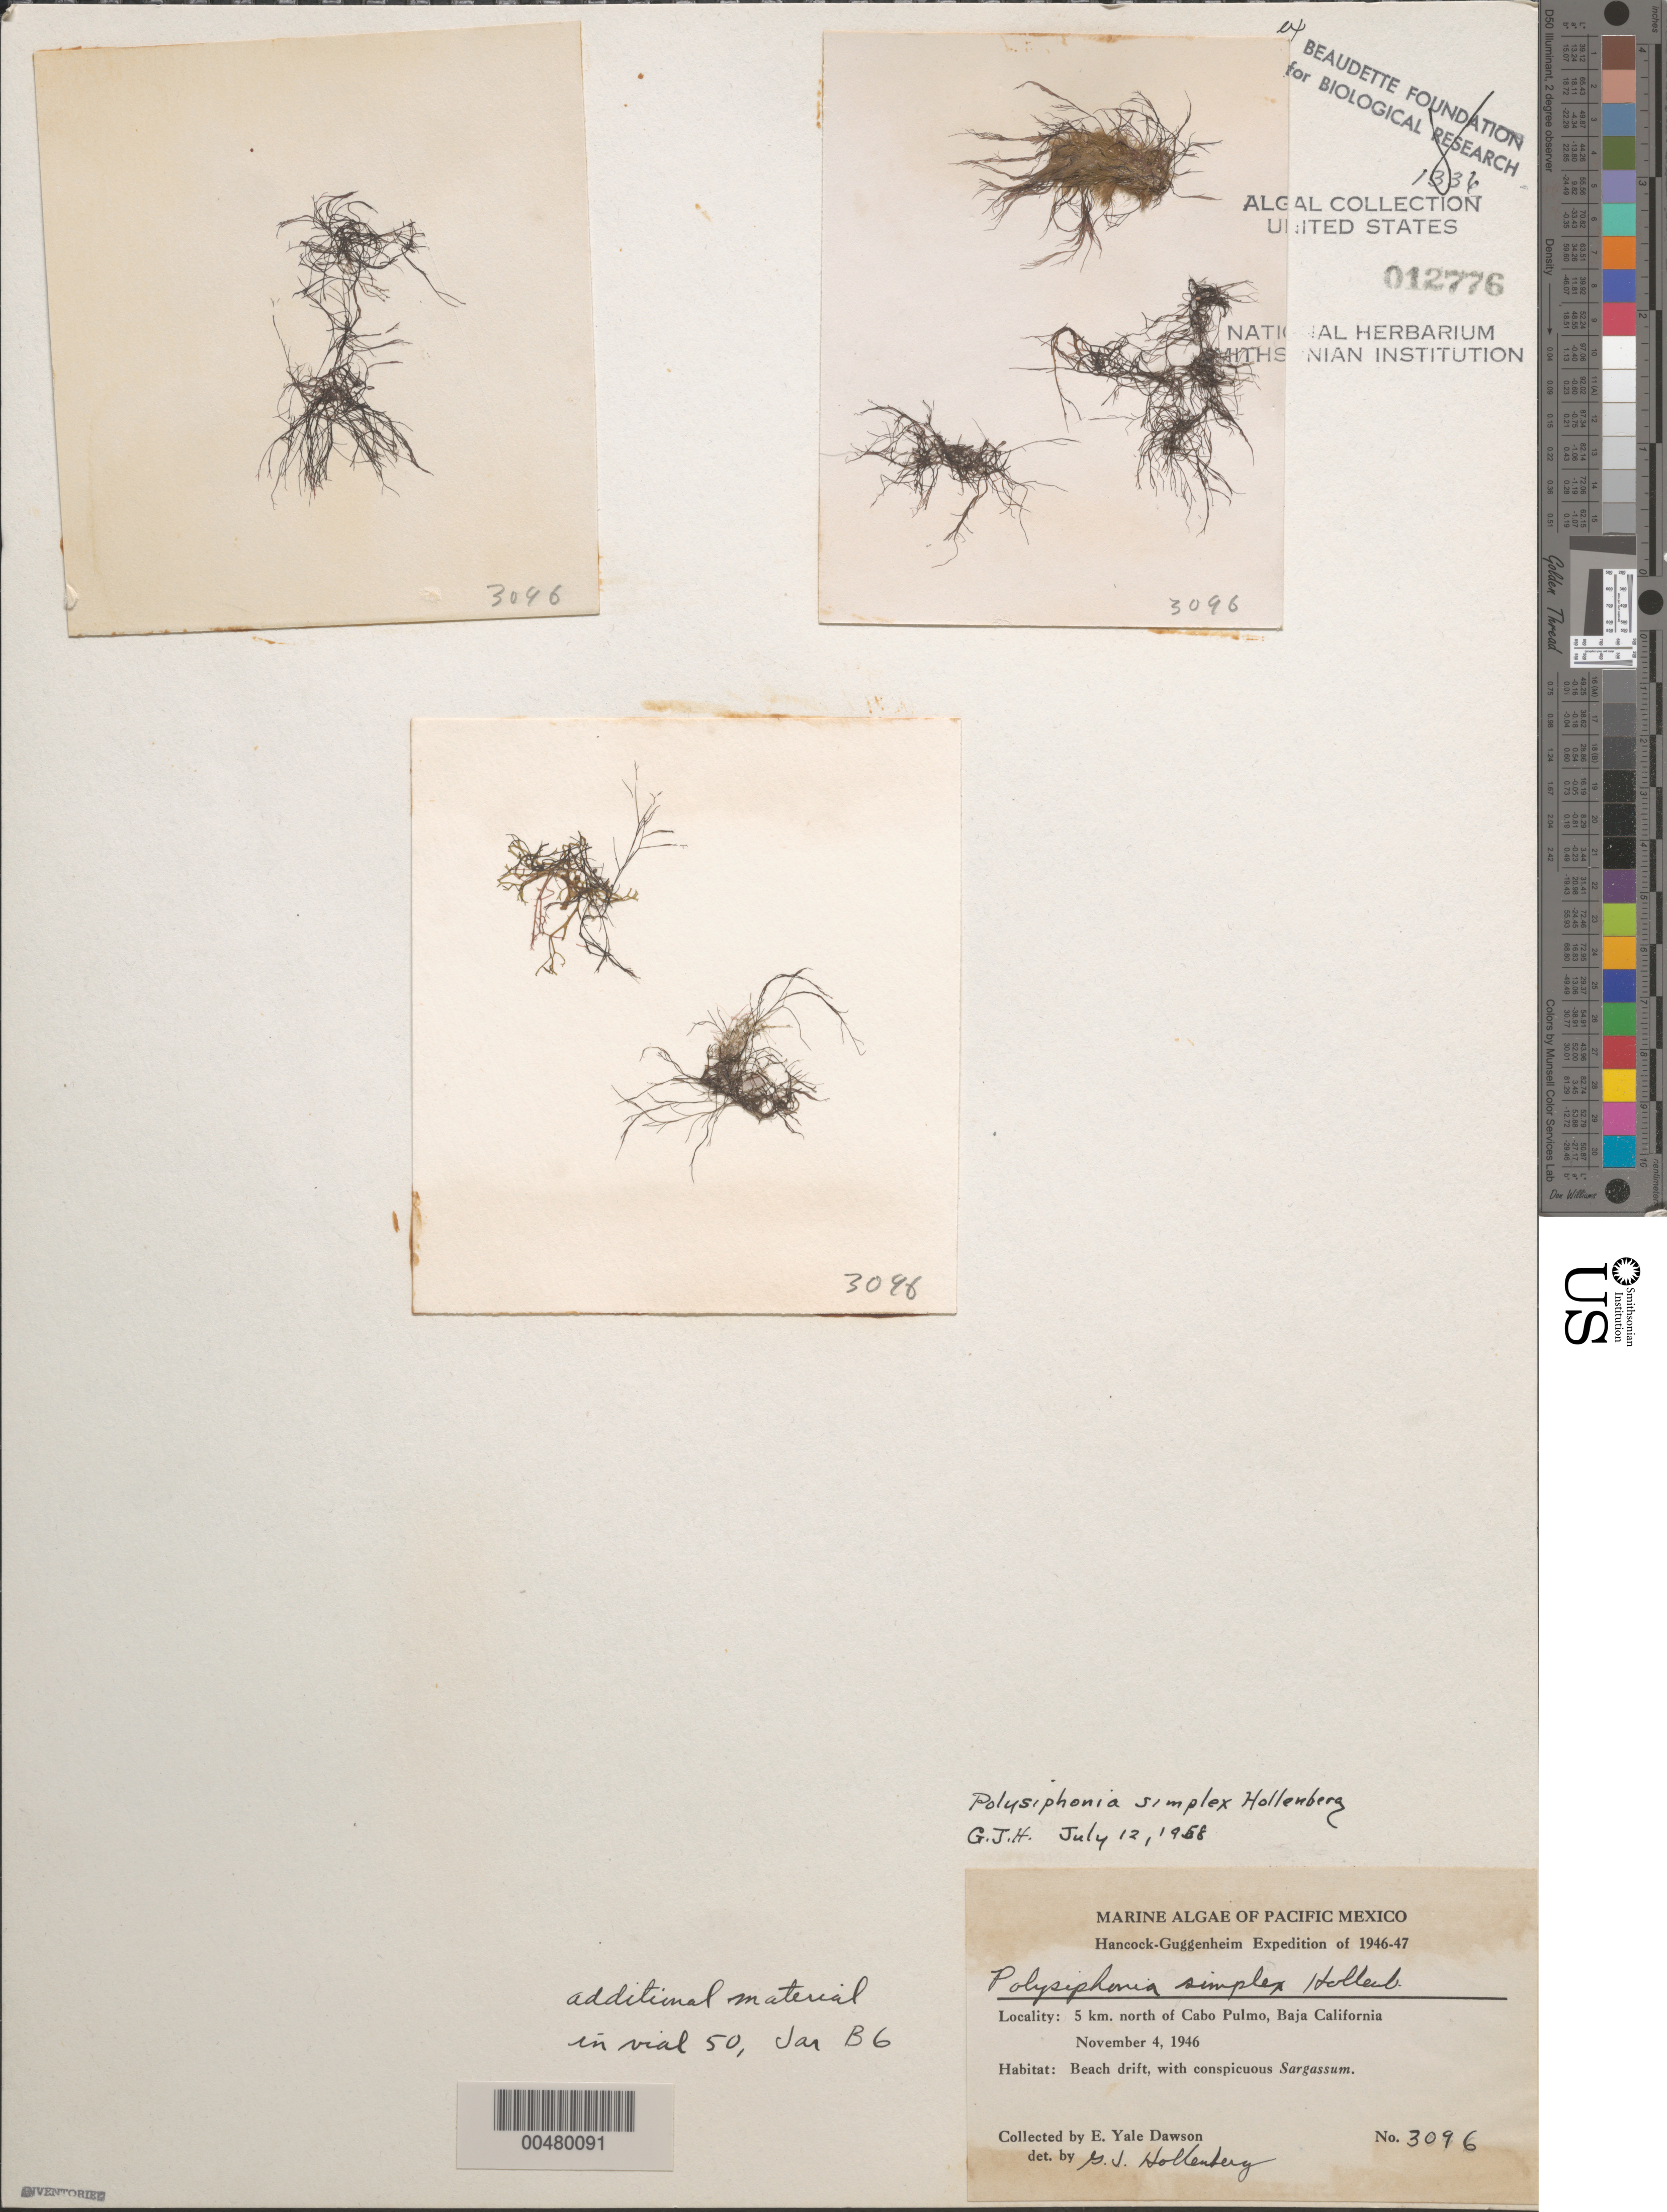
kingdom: Plantae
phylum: Rhodophyta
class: Florideophyceae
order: Ceramiales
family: Rhodomelaceae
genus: Melanothamnus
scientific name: Melanothamnus simplex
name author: (Hollenb.) Diaz-Tapia & Maggs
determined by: Algae name updating Project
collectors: E. Y. Dawson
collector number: EYD 3096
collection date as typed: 04 Nov 1946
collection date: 1946-11-04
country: Mexico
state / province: Baja California Sur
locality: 5 km north of Cabo Pulmo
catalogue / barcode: US 12776